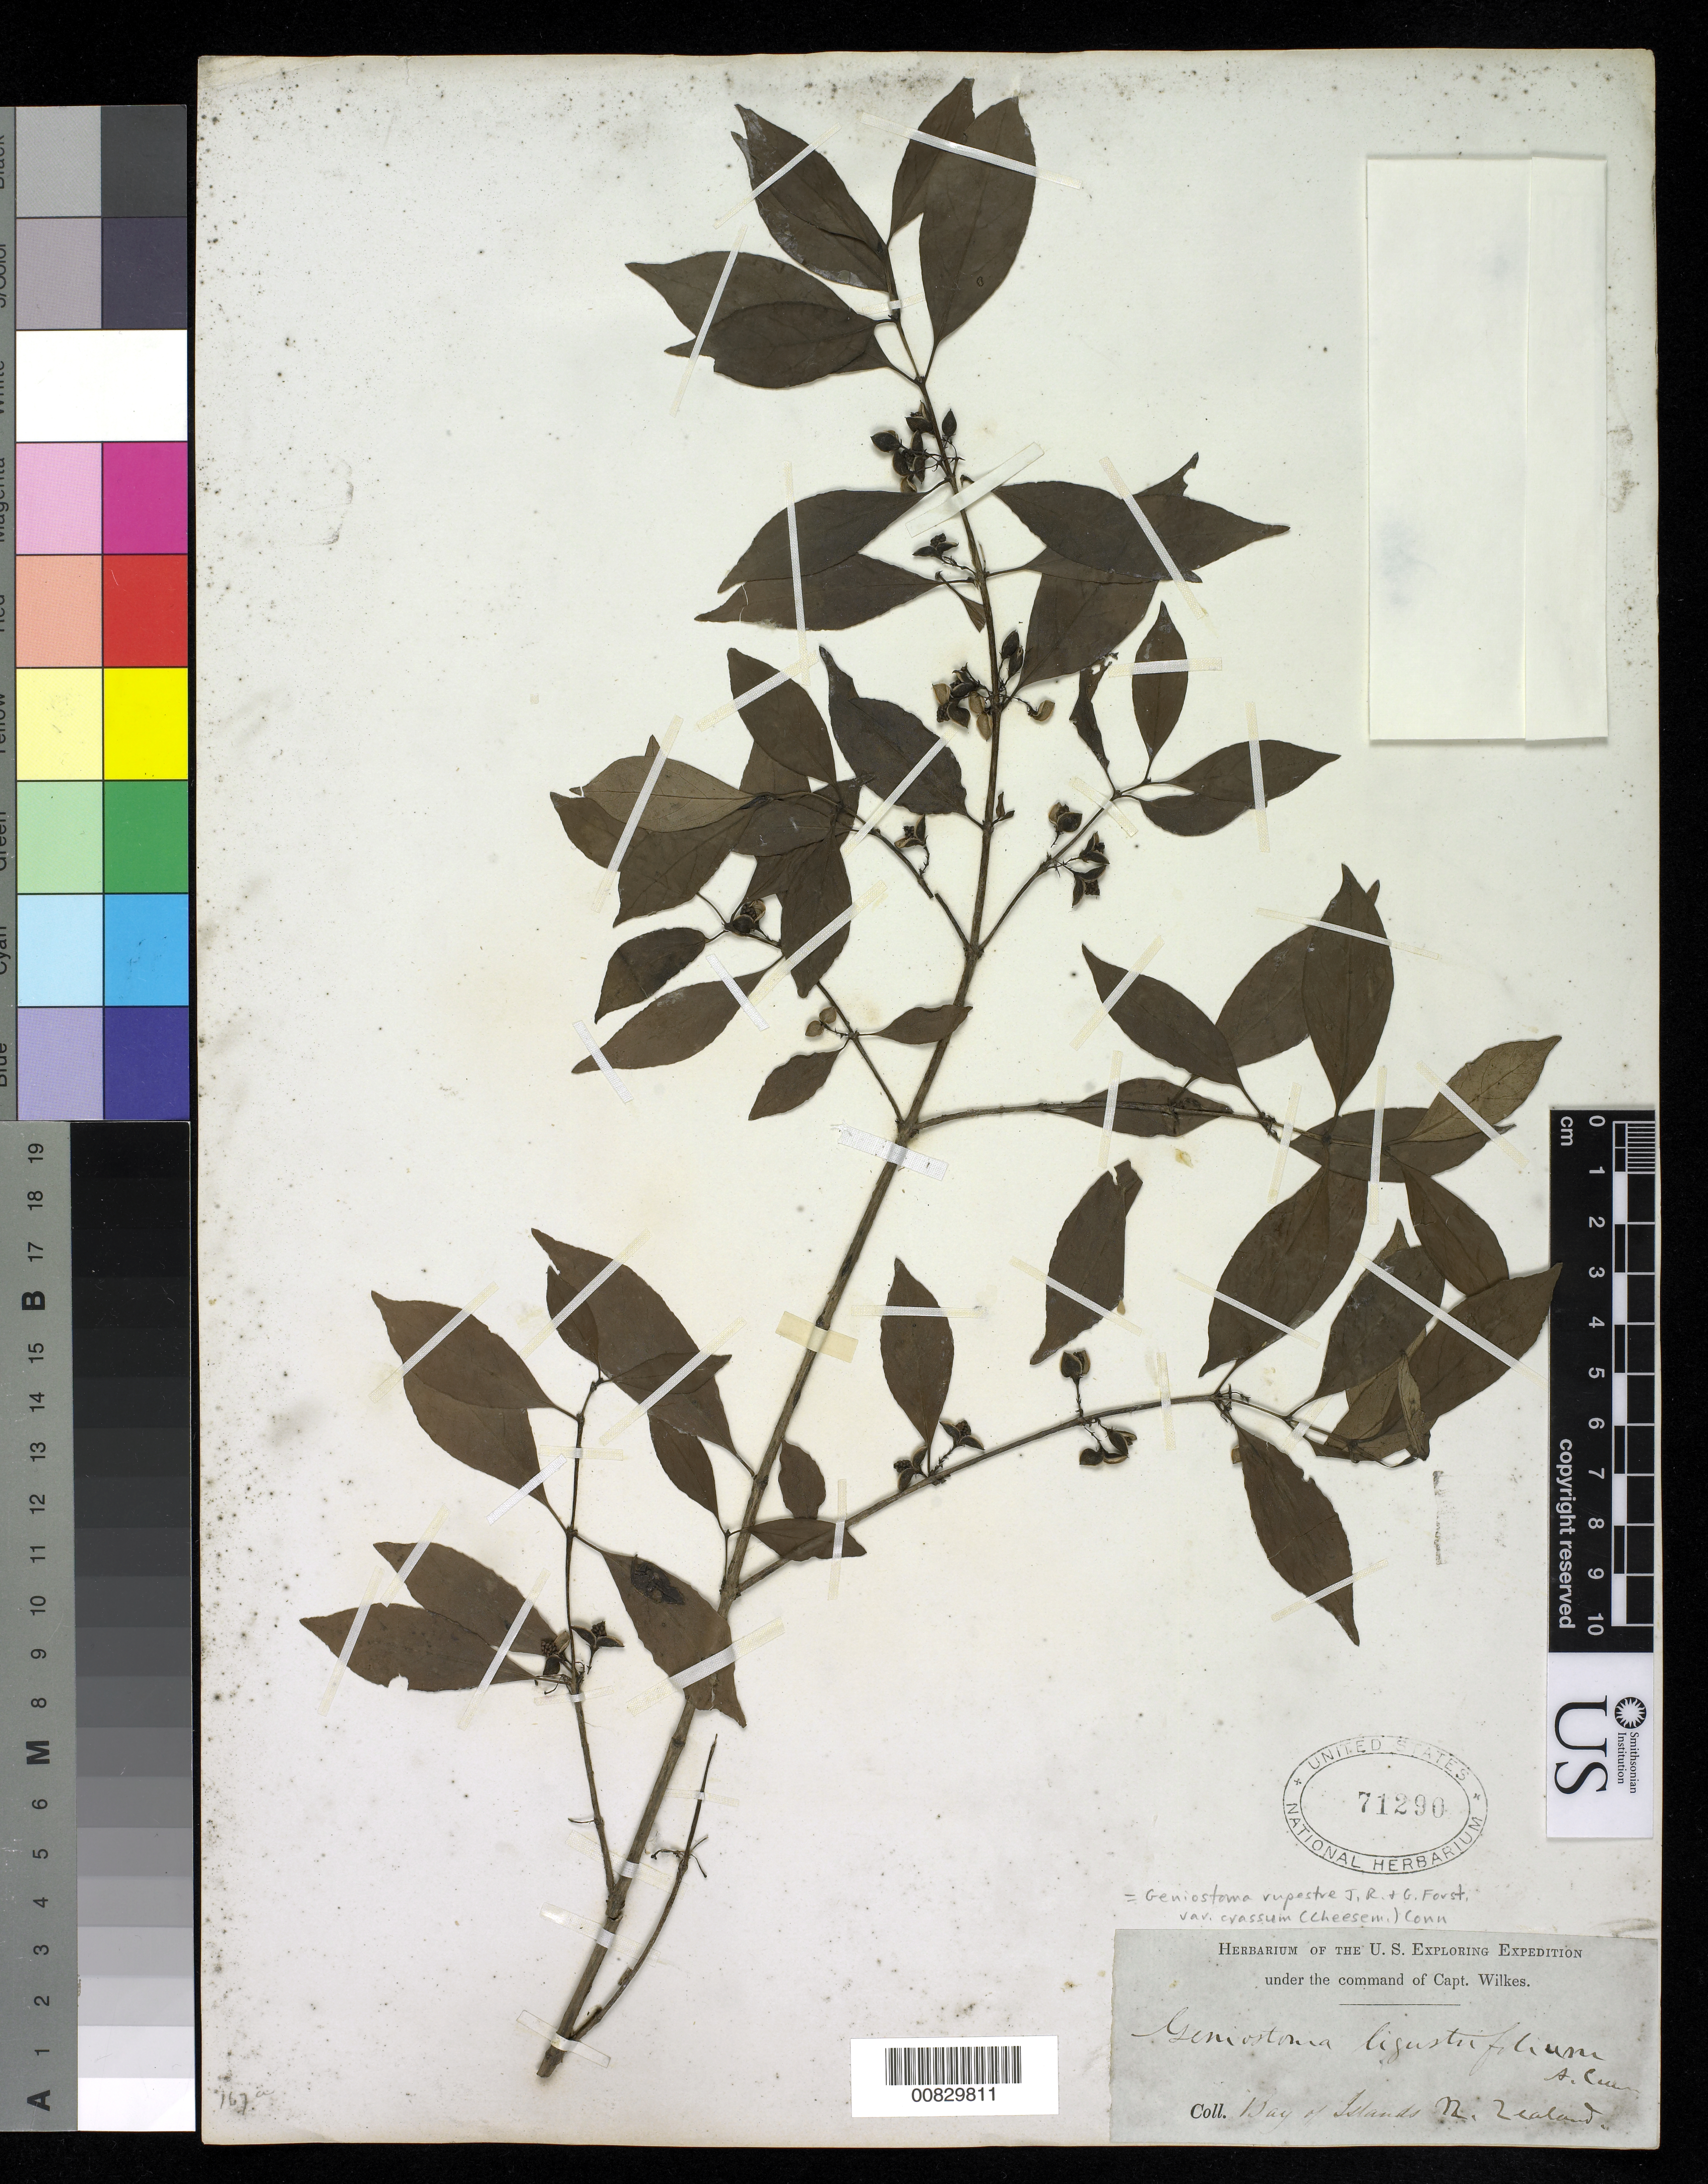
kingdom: Plantae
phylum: Tracheophyta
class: Magnoliopsida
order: Gentianales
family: Loganiaceae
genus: Geniostoma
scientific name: Geniostoma rupestre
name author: J.R. Forst. & G. Forst.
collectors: Wilkes Explor. Exped.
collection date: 1838/1842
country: New Zealand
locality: Bay of Islands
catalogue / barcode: US 71290